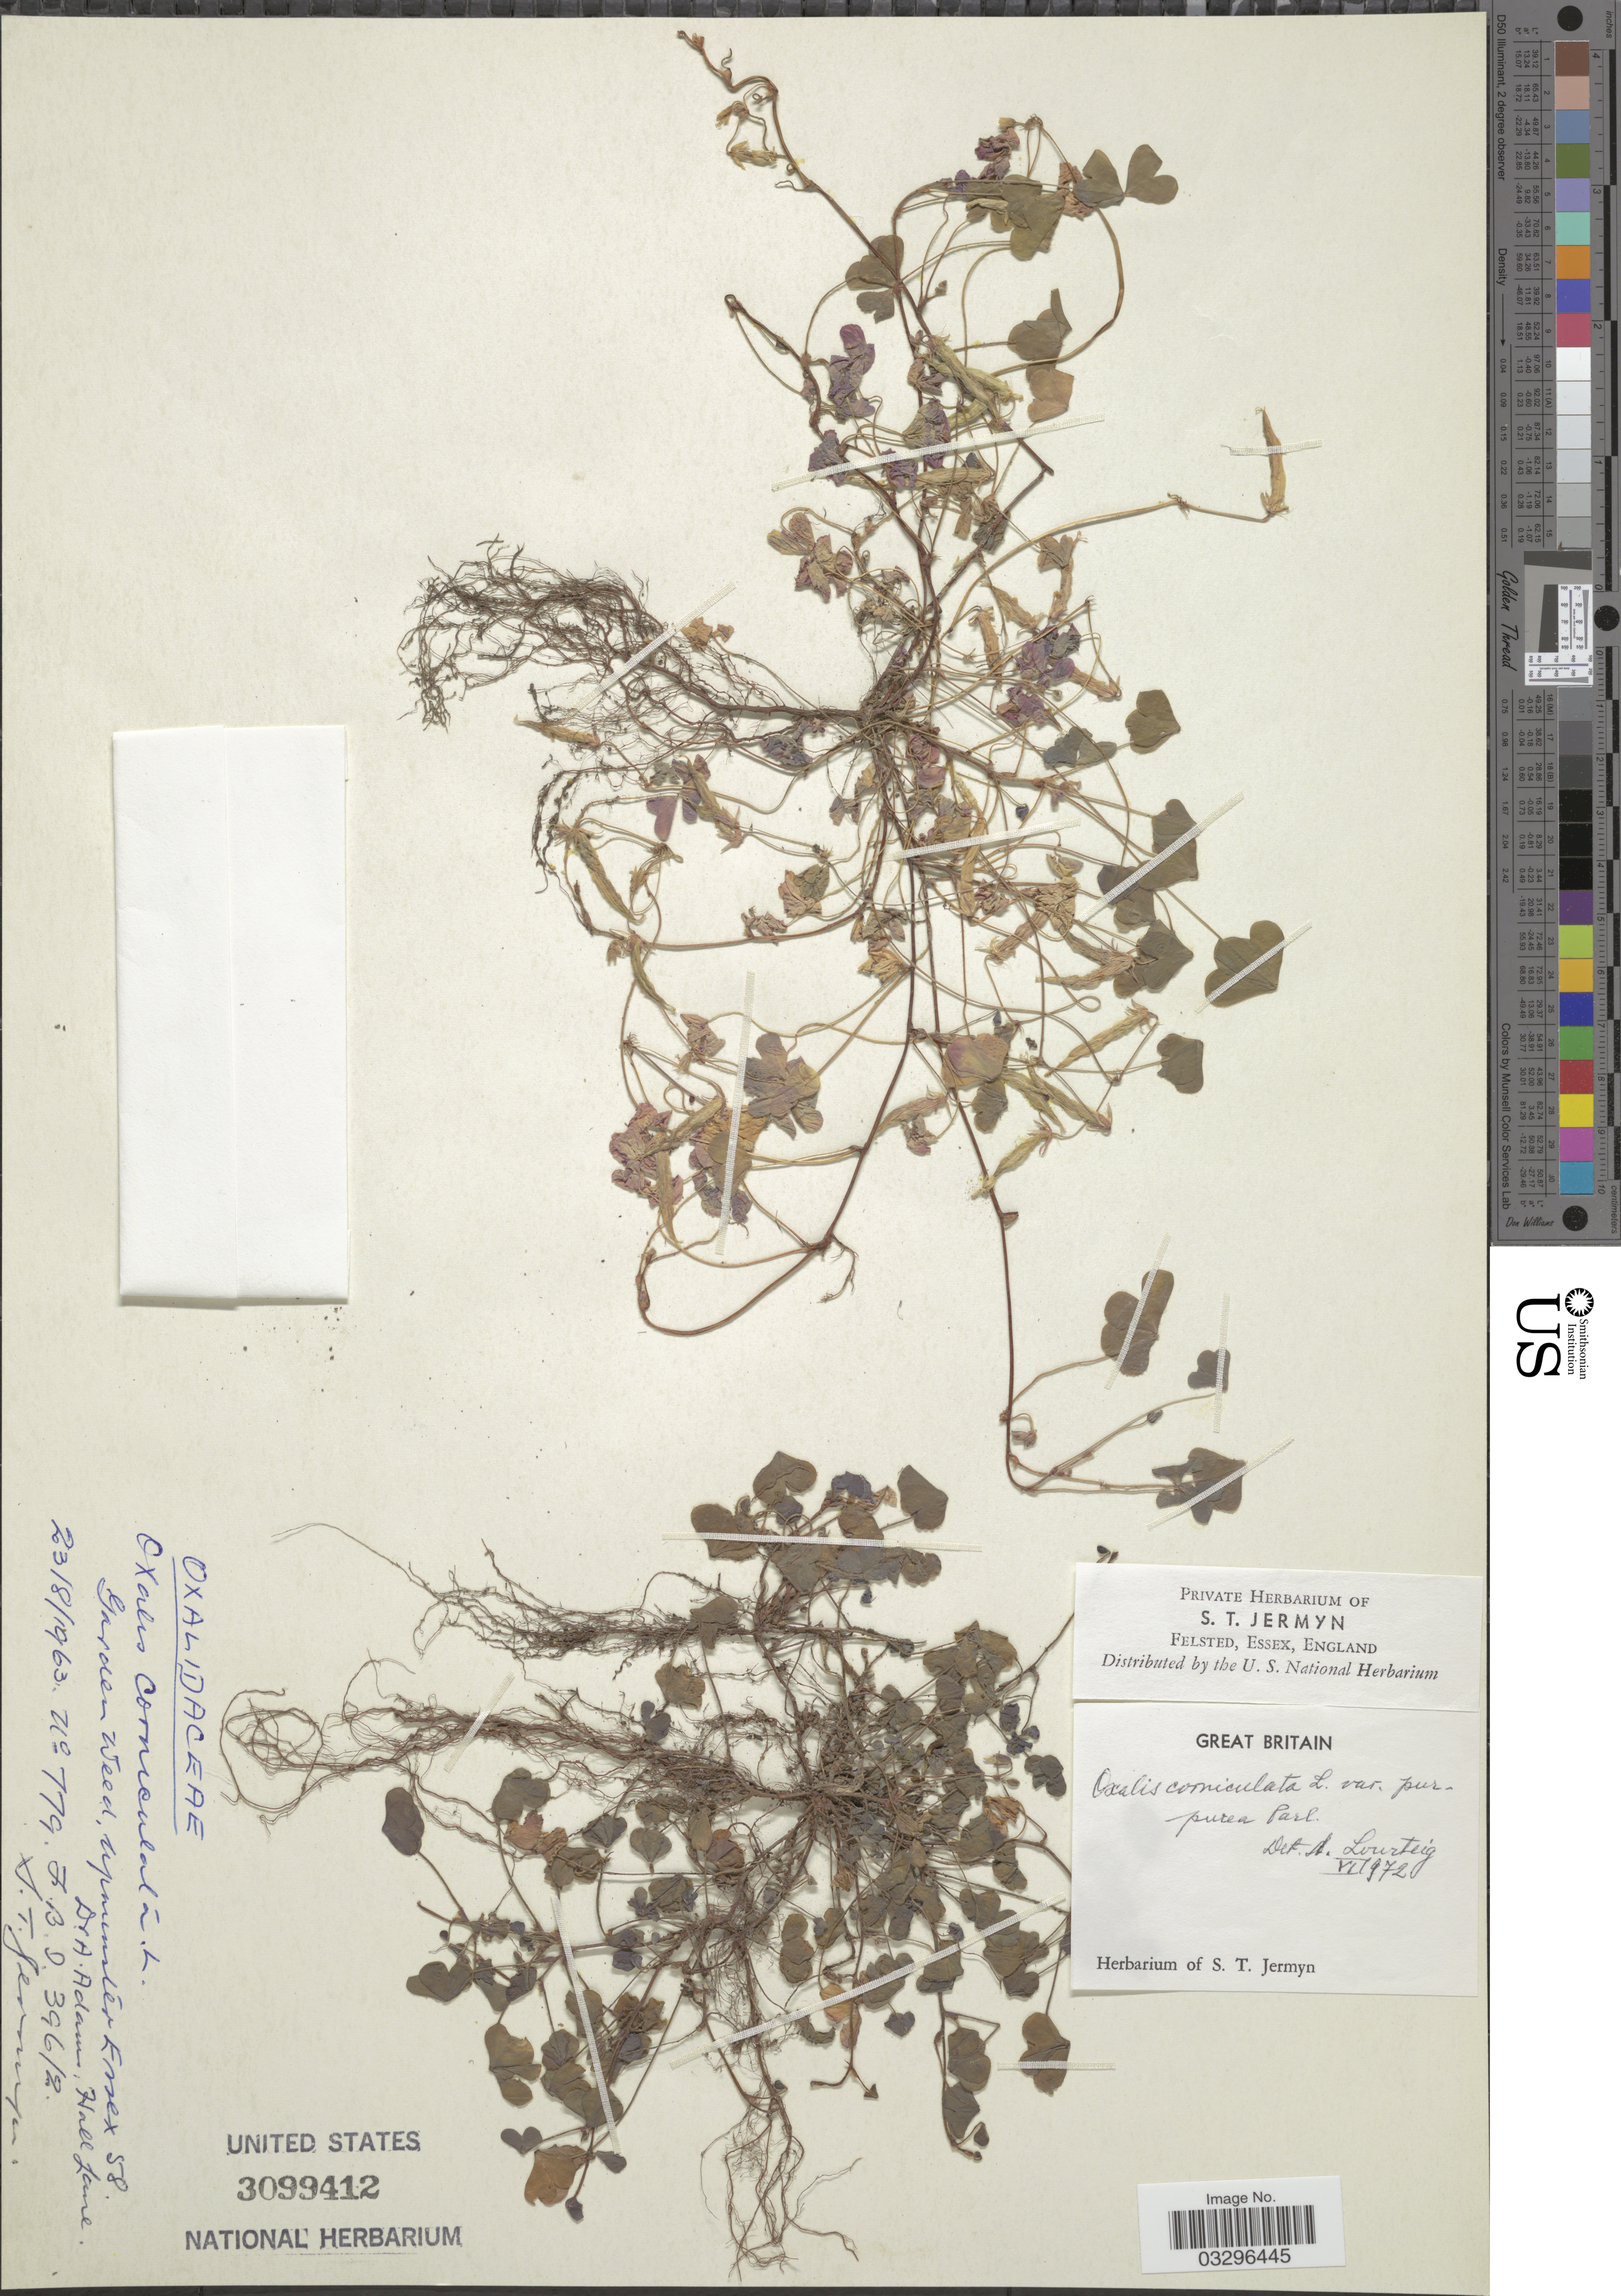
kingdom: Plantae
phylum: Tracheophyta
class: Magnoliopsida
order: Oxalidales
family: Oxalidaceae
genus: Oxalis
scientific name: Oxalis corniculata var. atropurpurea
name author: Planch.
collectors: S. Jermyn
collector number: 779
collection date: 1963-08-23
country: United Kingdom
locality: Garden Weed, Upminster Essex 58 [unsure placement] Great Britain.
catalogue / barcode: US 3099412